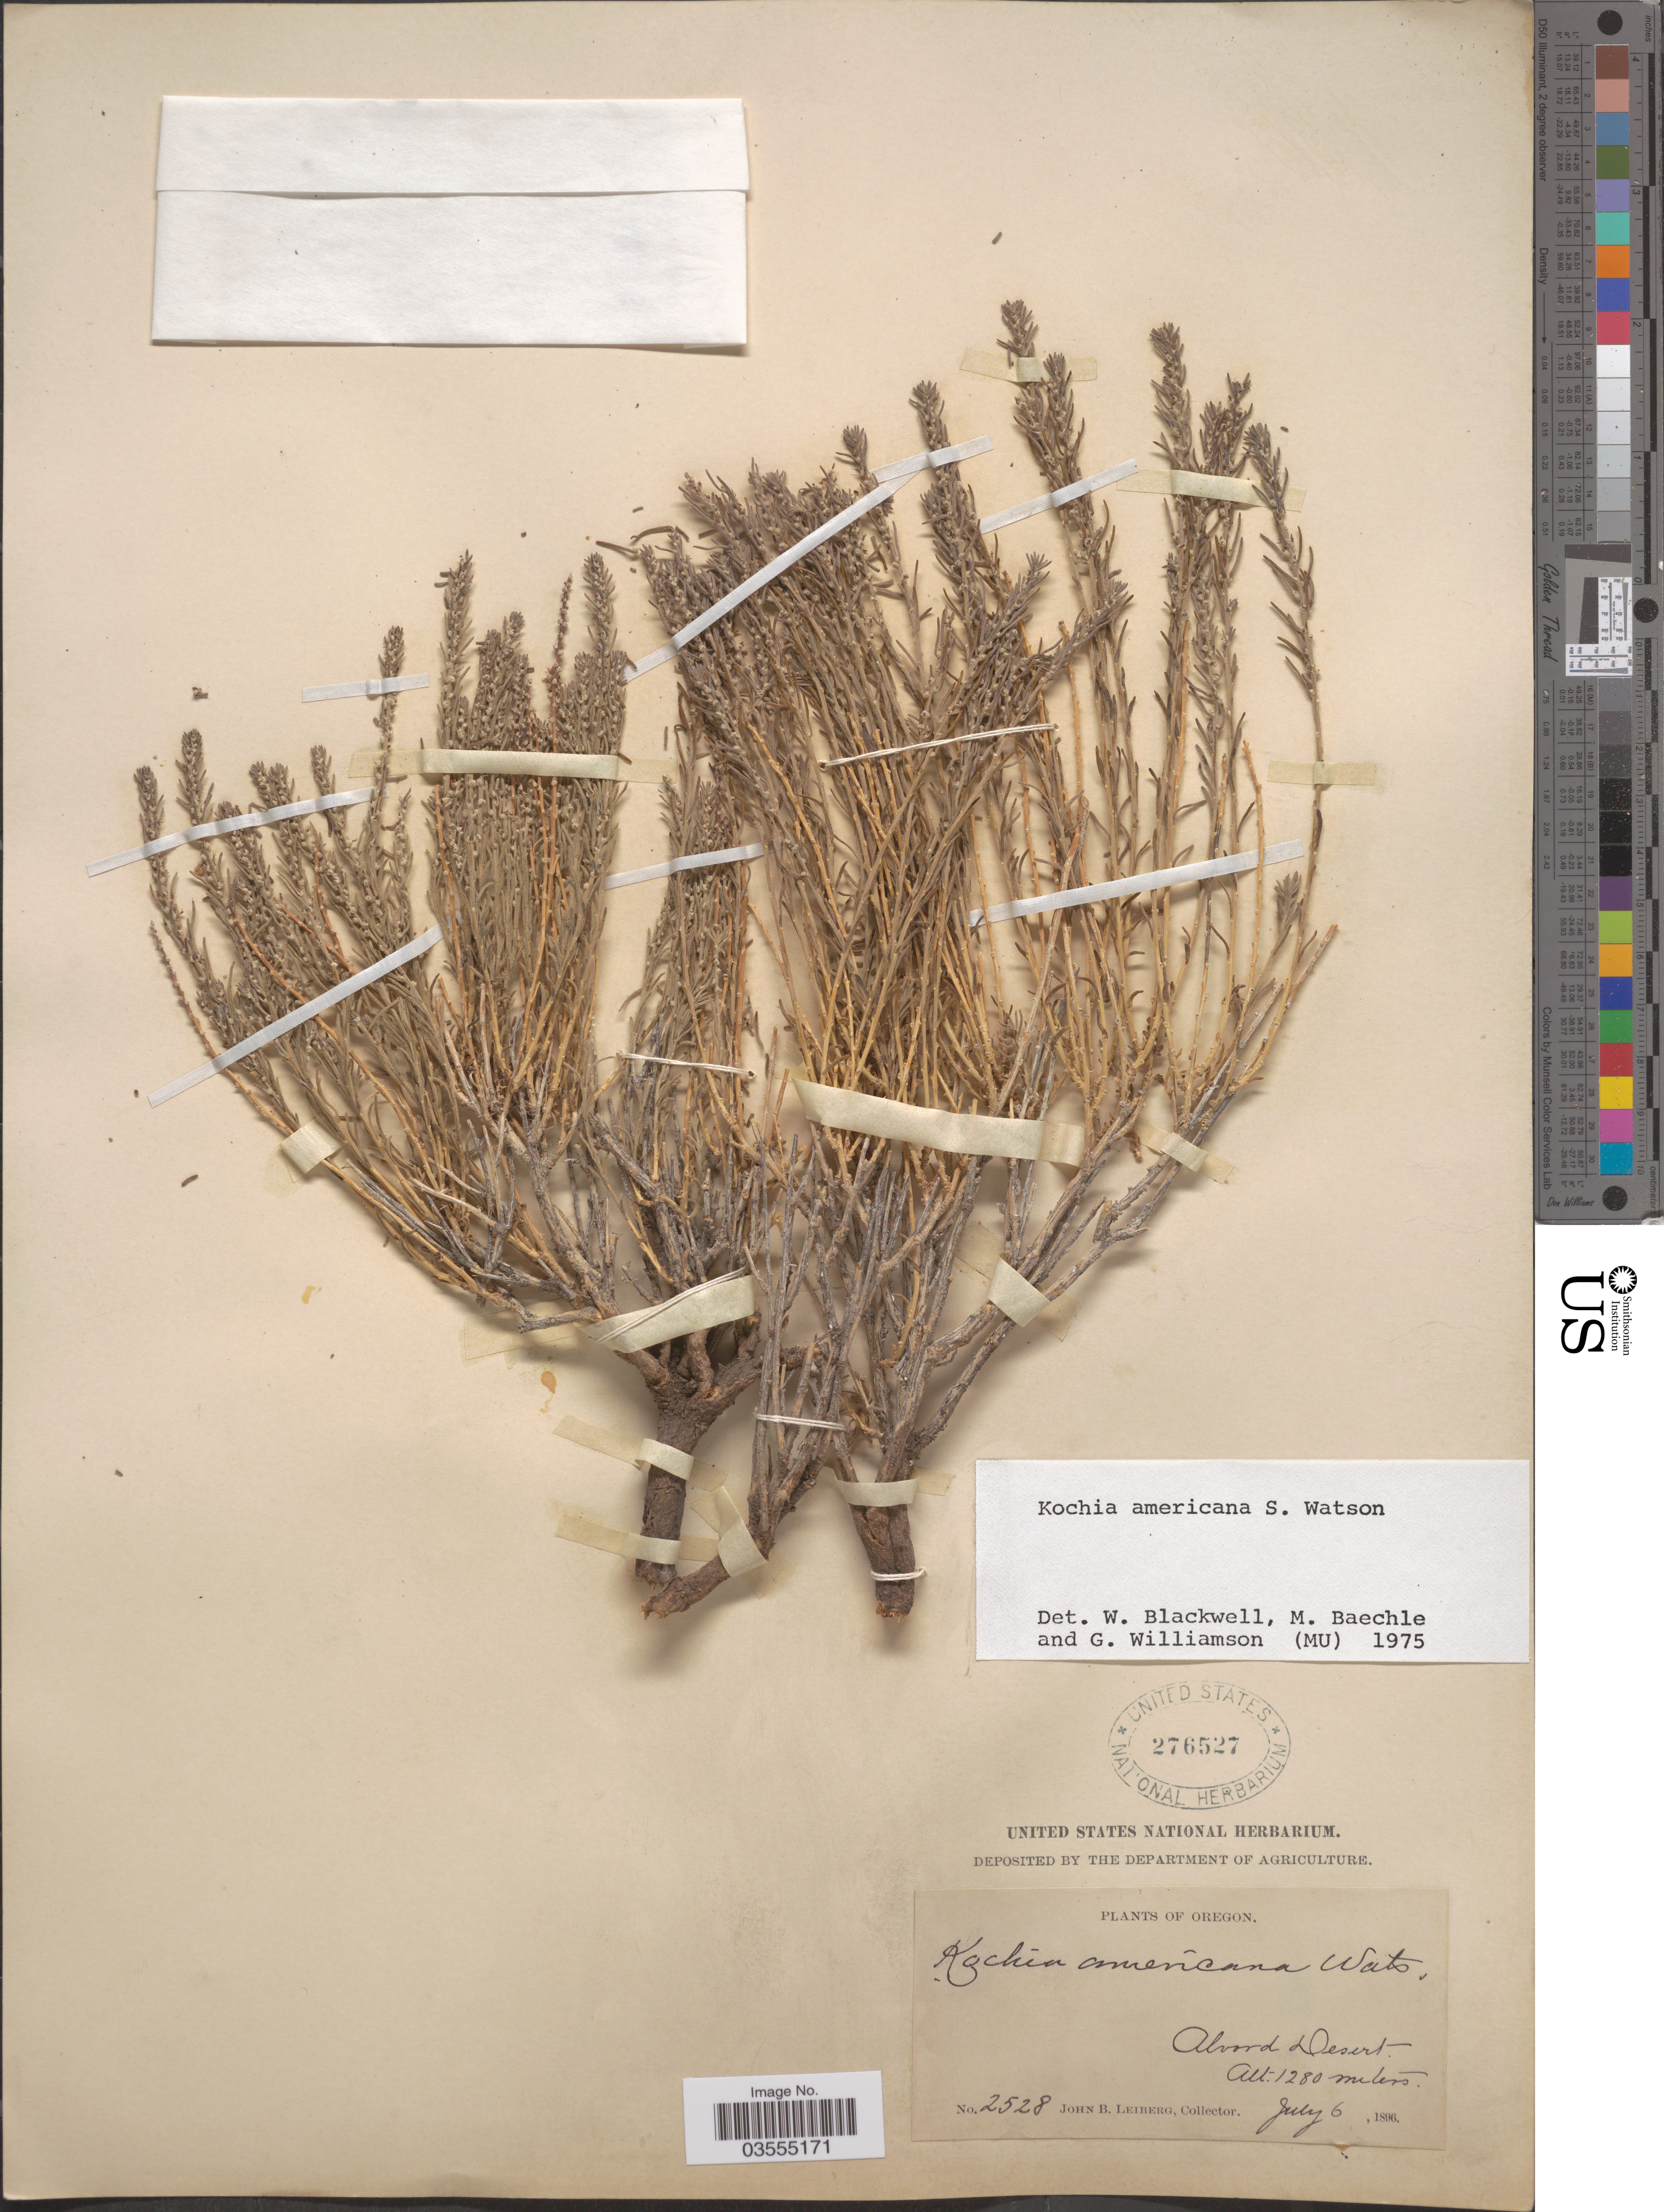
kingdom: Plantae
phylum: Tracheophyta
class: Magnoliopsida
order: Caryophyllales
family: Amaranthaceae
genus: Neokochia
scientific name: Neokochia americana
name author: (S. Watson) G.L. Chu & S.C. Sand.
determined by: U.S. National Herbarium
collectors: J. B. Leiberg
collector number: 2528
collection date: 1896-07-06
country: United States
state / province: Oregon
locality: Alvord Desert.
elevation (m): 1280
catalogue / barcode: US 276527